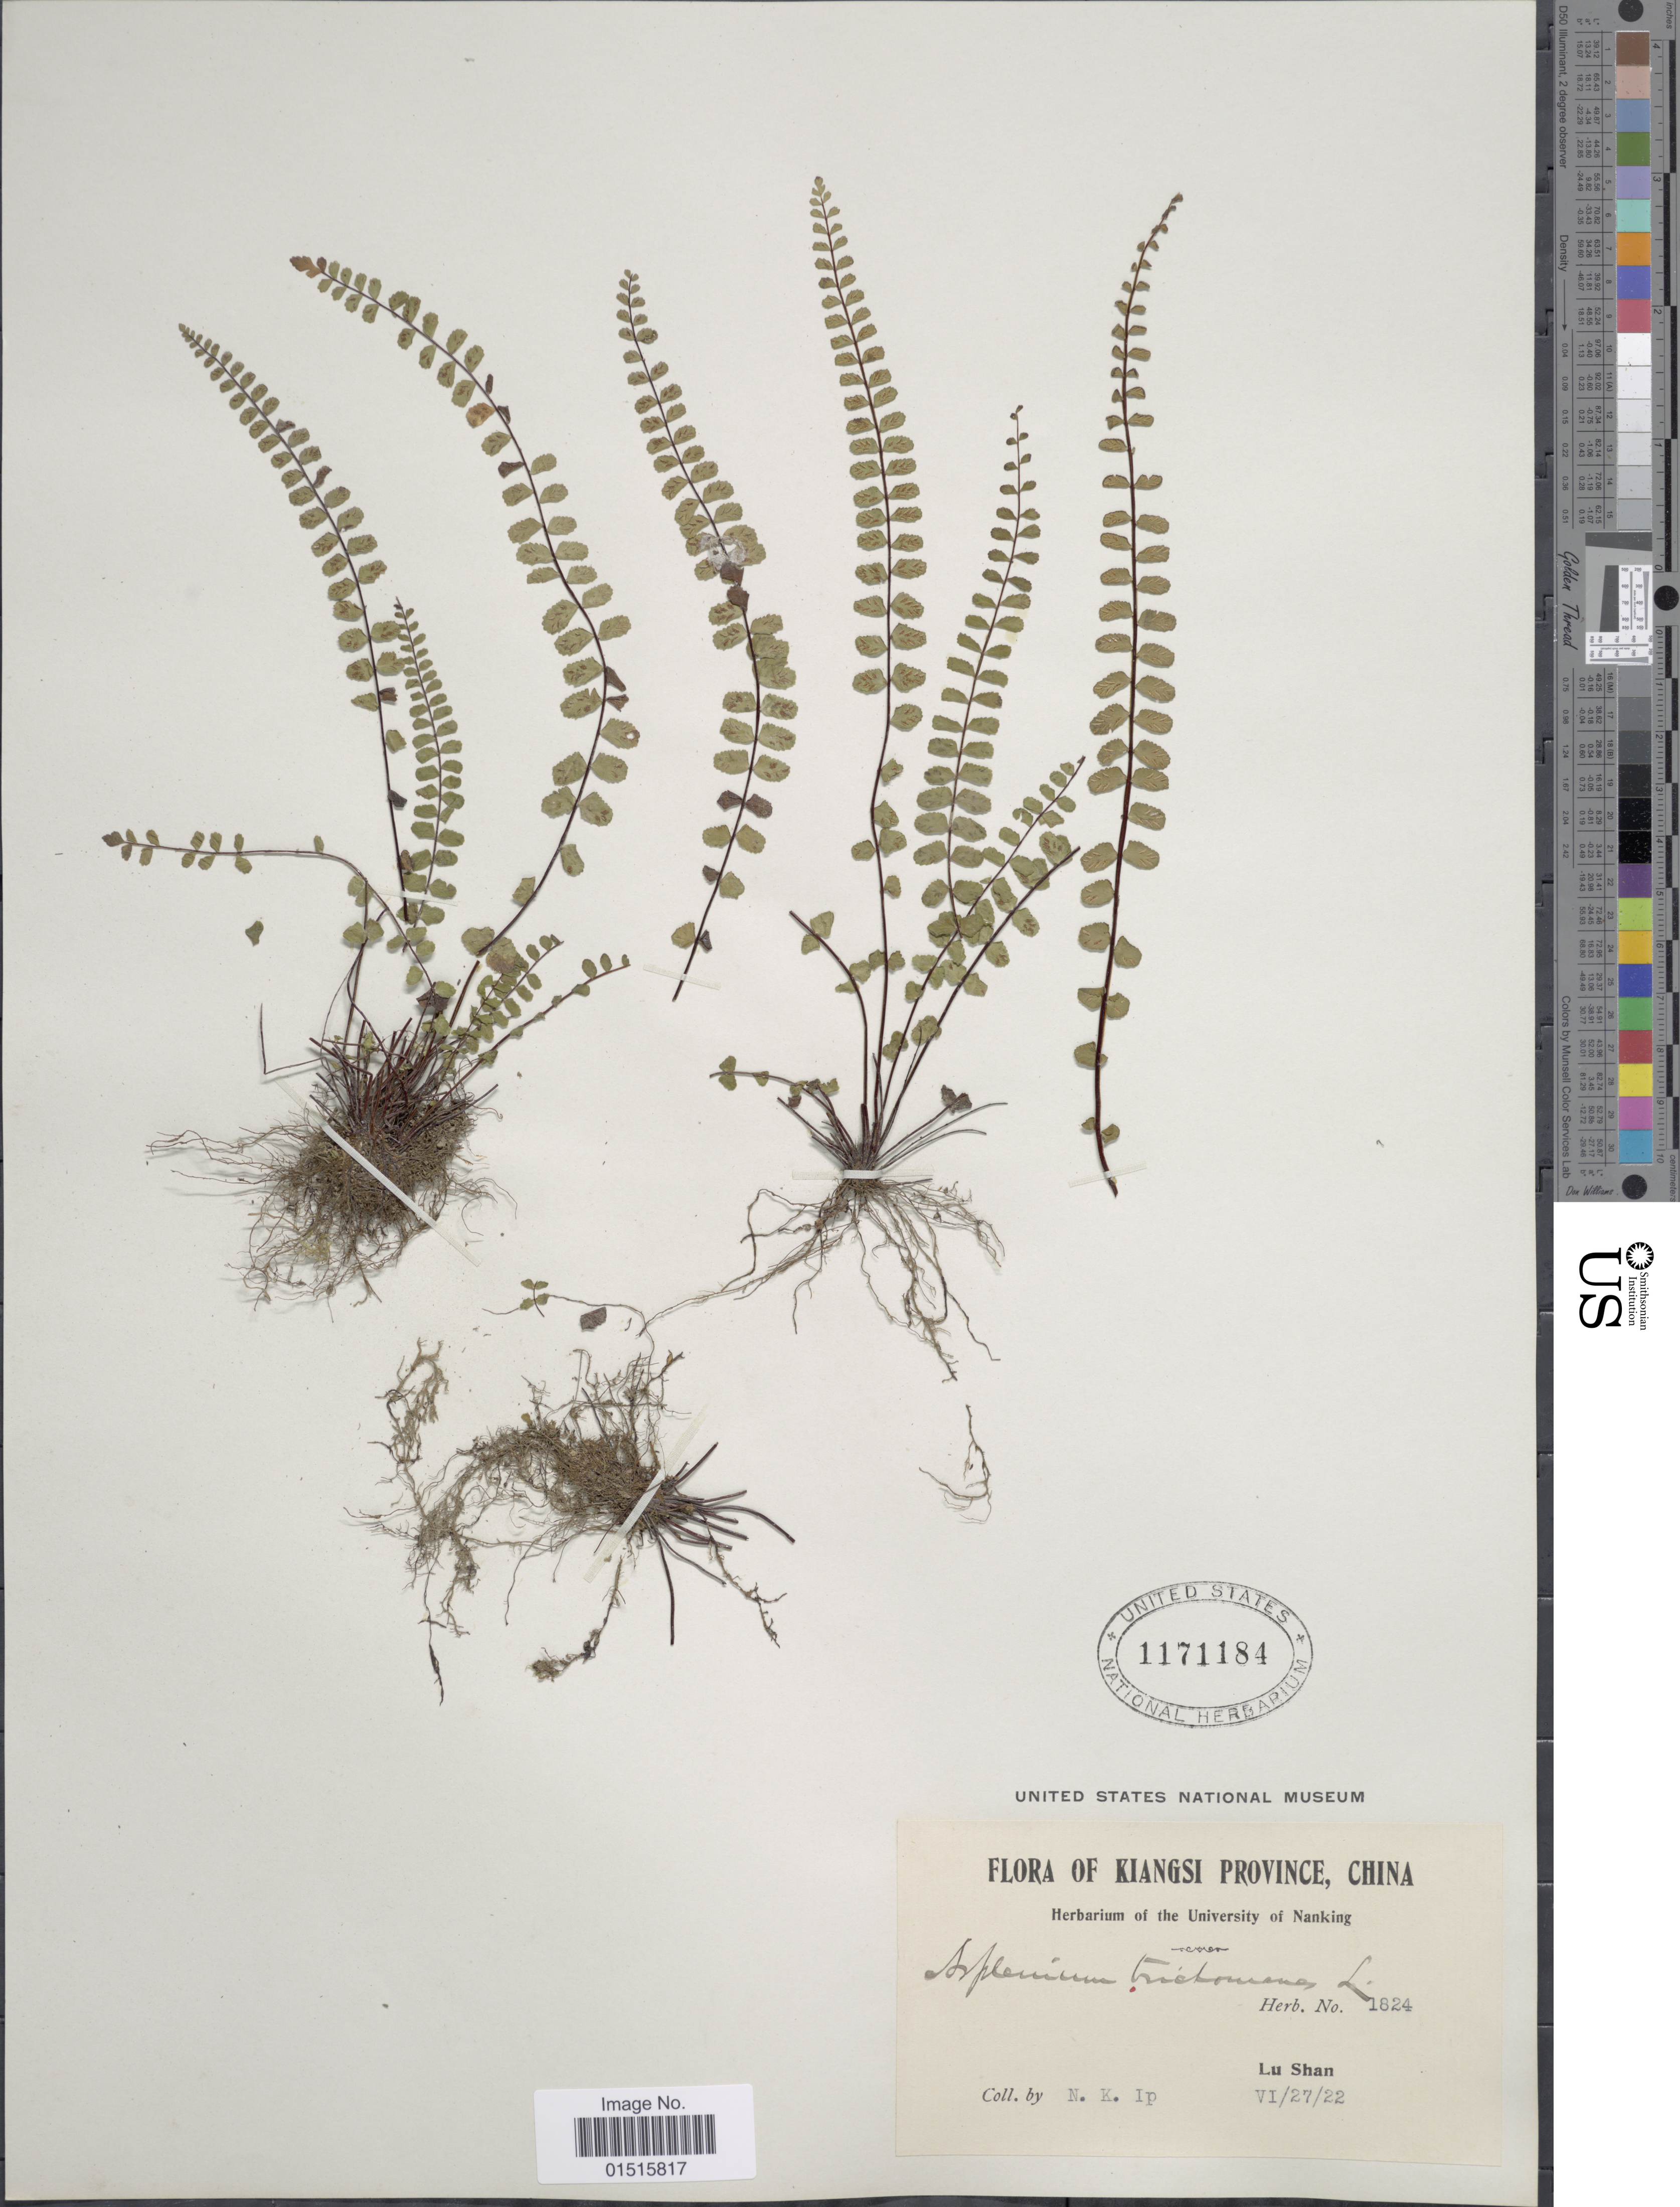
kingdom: Plantae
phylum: Tracheophyta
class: Polypodiopsida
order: Polypodiales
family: Aspleniaceae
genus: Asplenium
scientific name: Asplenium trichomanes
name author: L.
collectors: N. Ip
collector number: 1824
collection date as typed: Transcribed d/m/y: 27/5/22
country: China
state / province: Jiangxi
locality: Lu Shan. Kiangsi Province.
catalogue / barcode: US 1171184